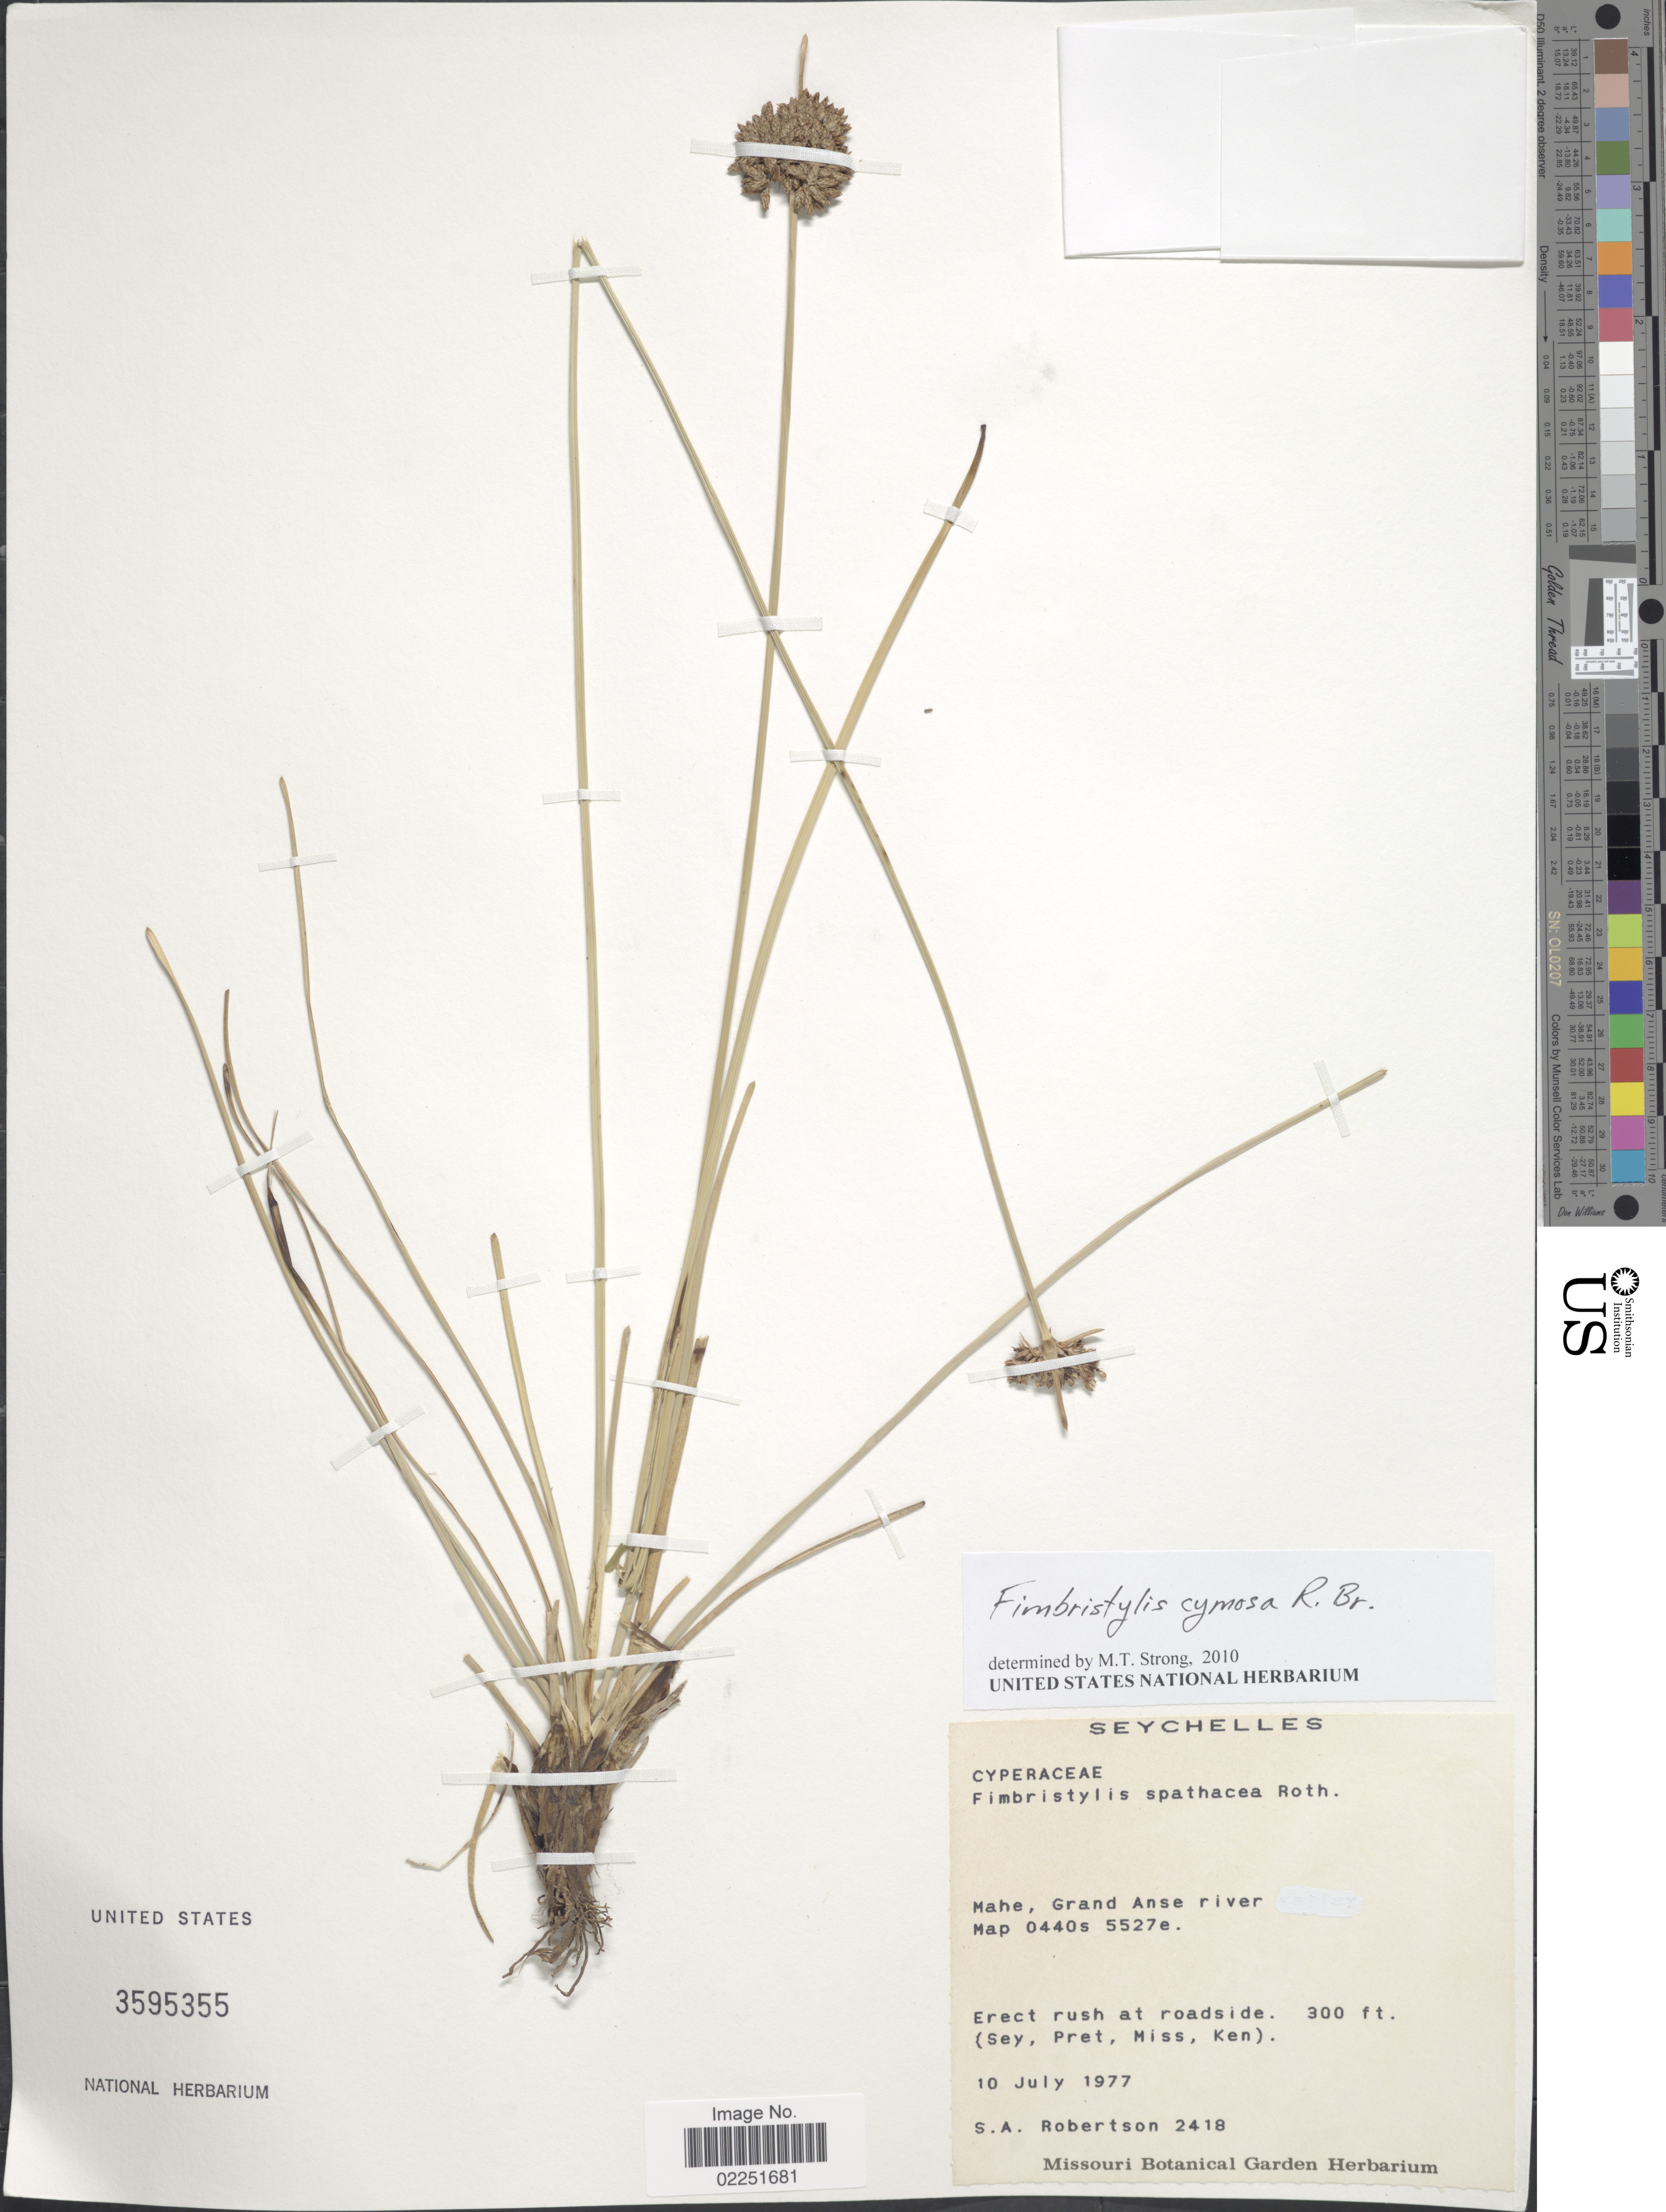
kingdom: Plantae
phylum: Tracheophyta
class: Liliopsida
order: Poales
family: Cyperaceae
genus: Fimbristylis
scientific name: Fimbristylis cymosa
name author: R. Br.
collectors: S. A. Robertson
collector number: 2418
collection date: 1977-07-10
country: Seychelles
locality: Mahe, Grand Anse river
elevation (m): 91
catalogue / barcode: US 3595355